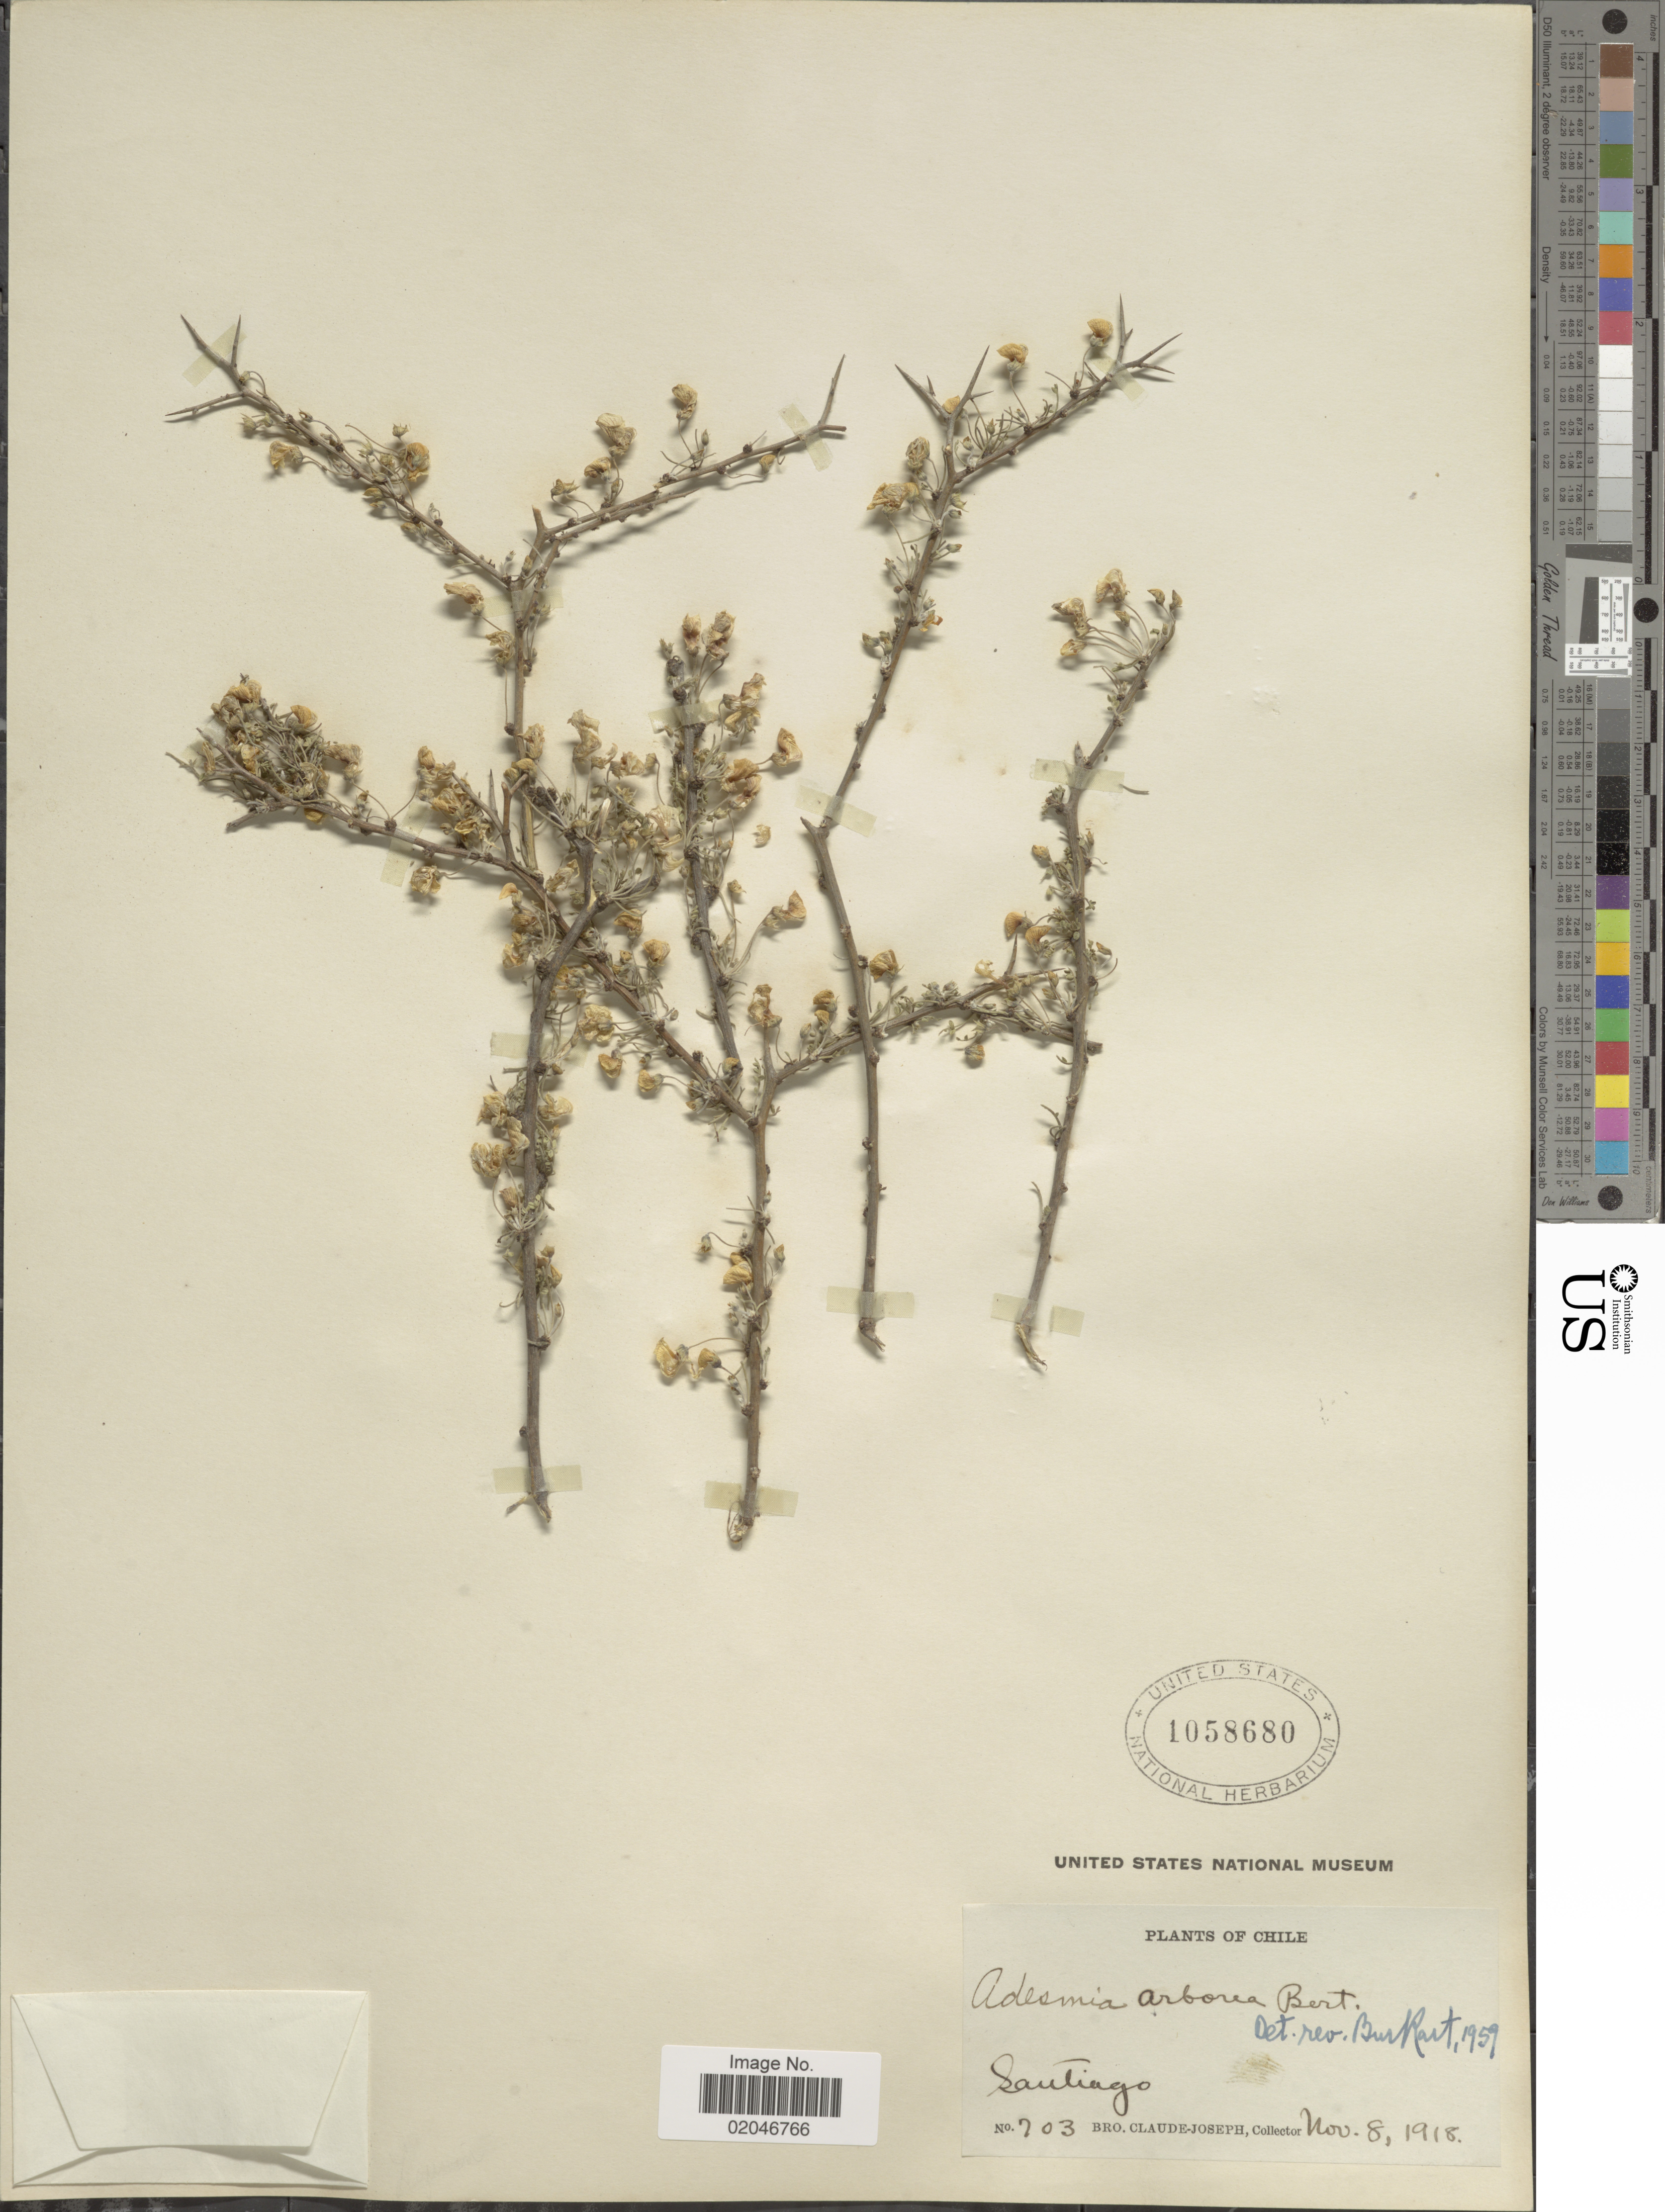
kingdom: Plantae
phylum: Tracheophyta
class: Magnoliopsida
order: Fabales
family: Fabaceae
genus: Adesmia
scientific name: Adesmia arborea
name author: Clos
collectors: Bro. Claude-Joseph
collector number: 703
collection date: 1918-11-08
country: Chile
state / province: Región Metropolitana (RM)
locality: Santiago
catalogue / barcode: US 1058680